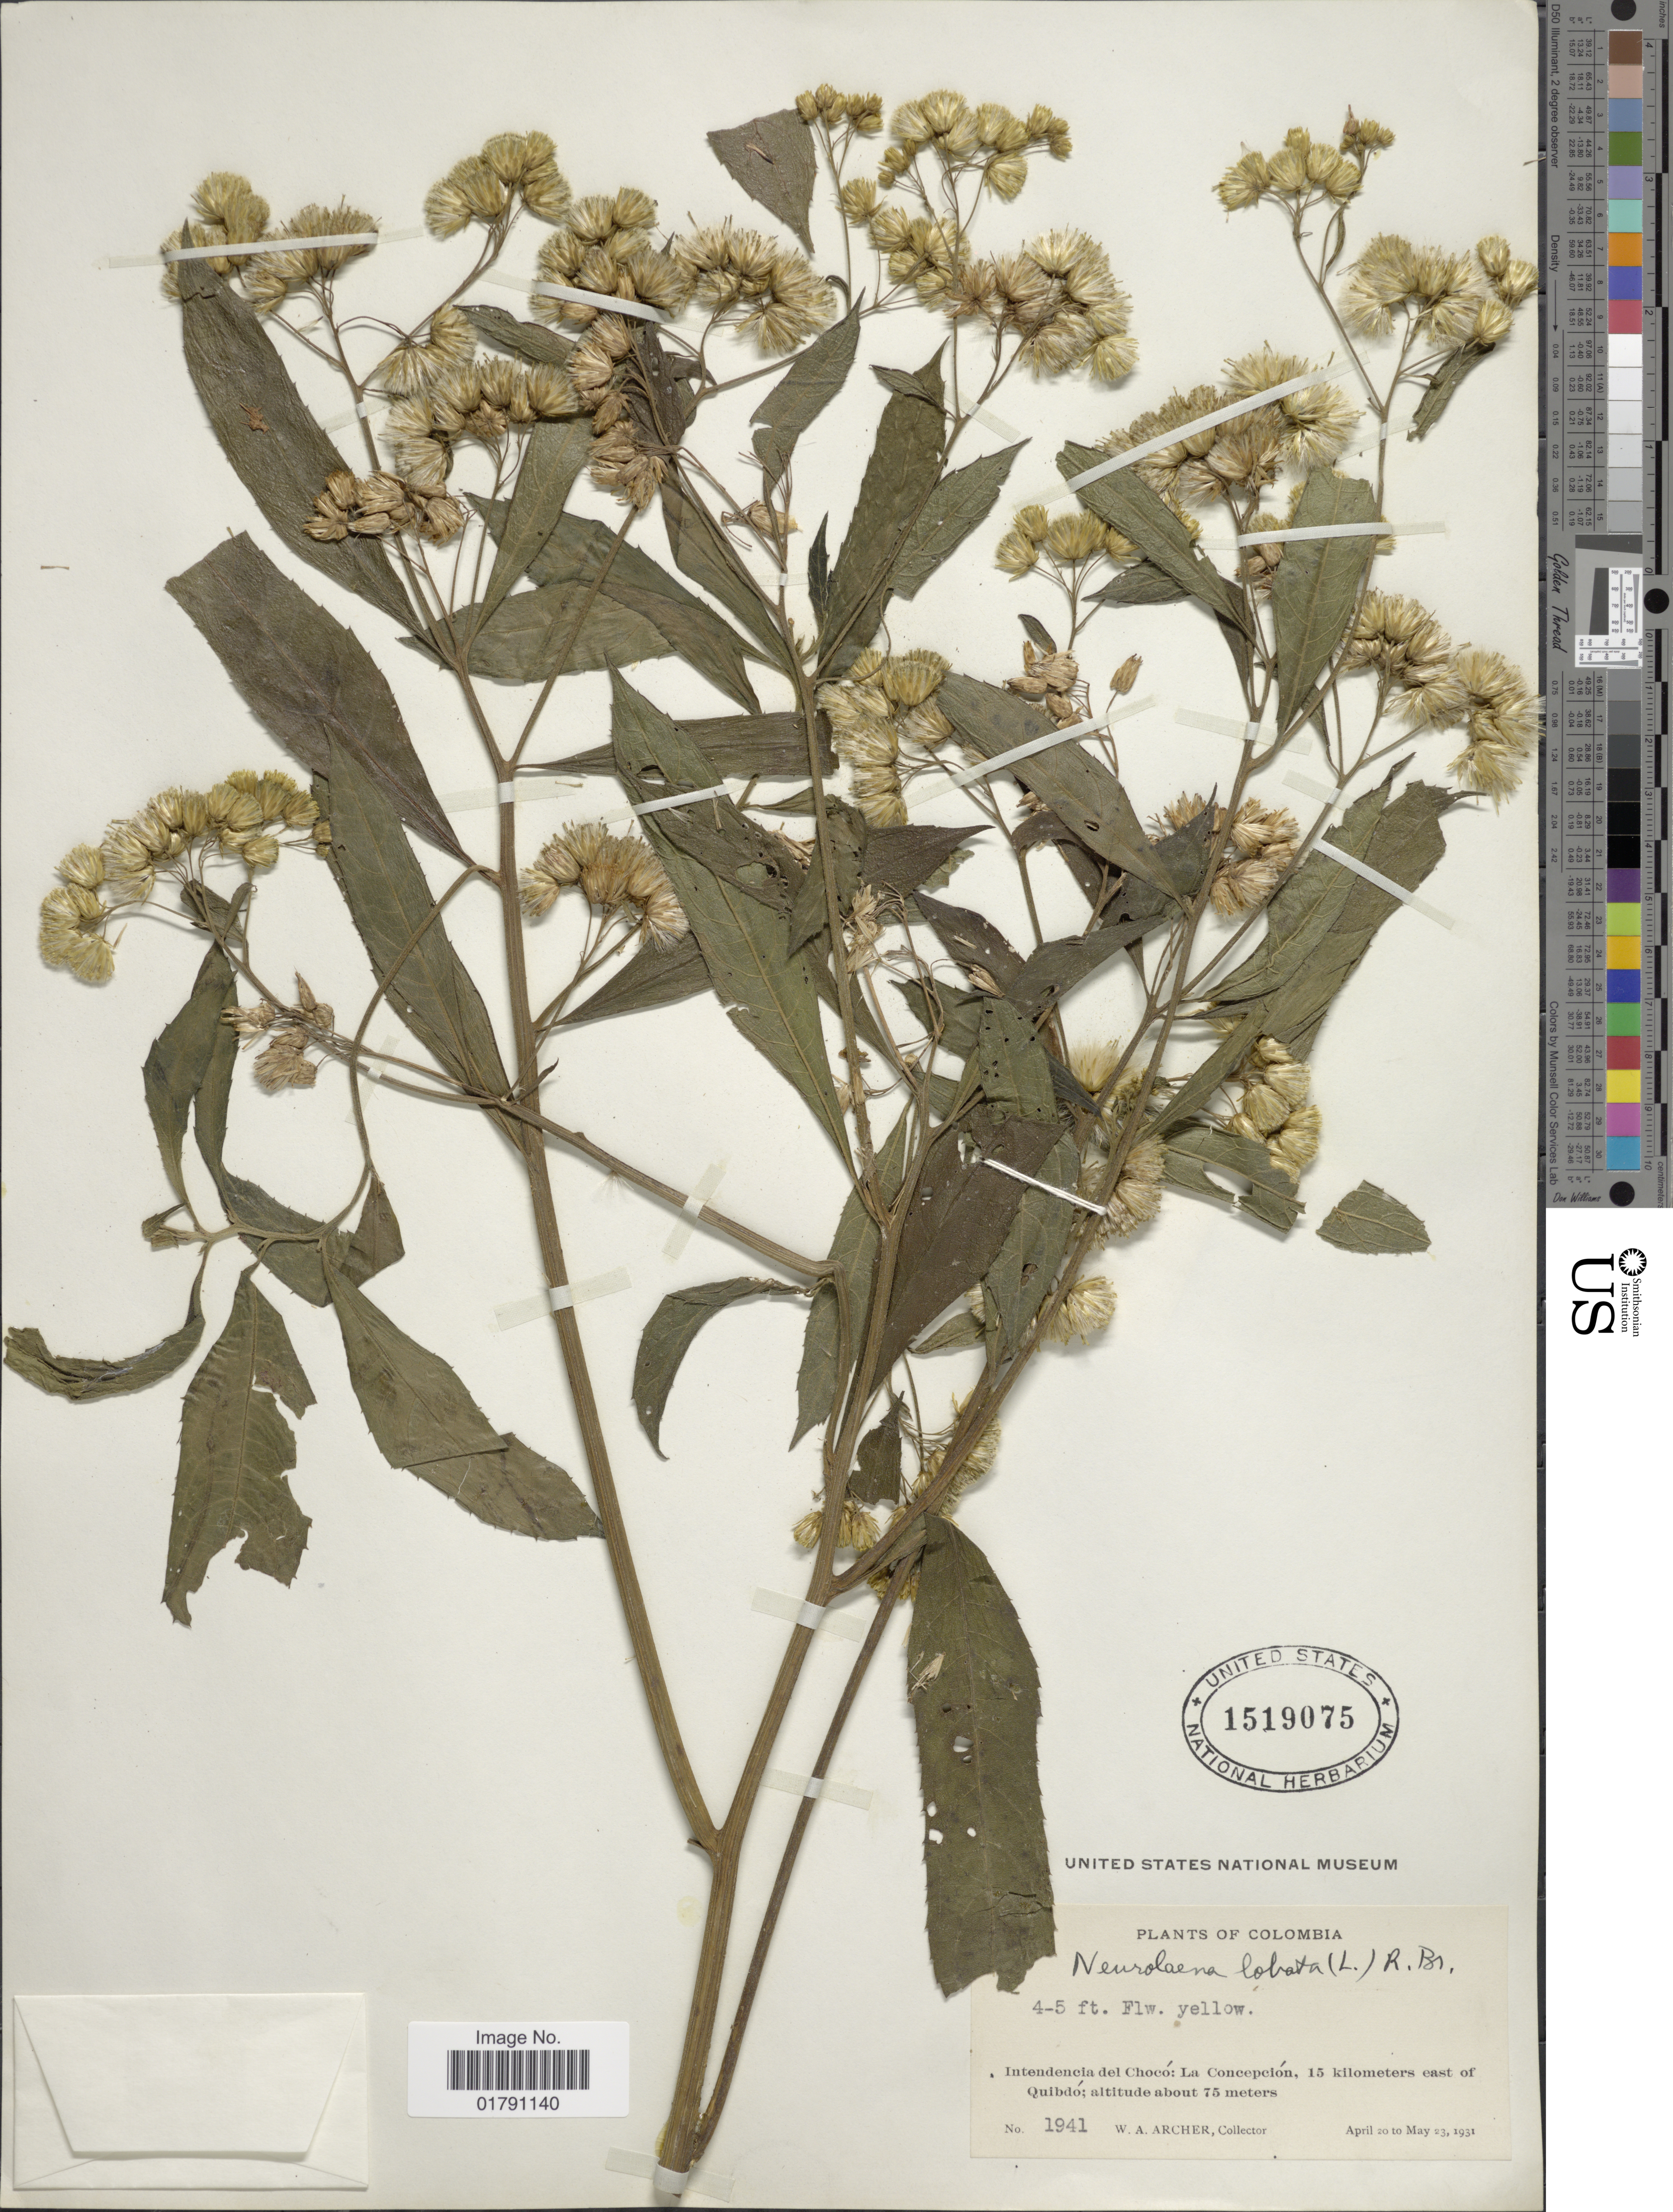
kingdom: Plantae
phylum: Tracheophyta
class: Magnoliopsida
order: Asterales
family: Asteraceae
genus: Neurolaena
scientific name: Neurolaena lobata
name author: (L.) R. Br. ex Cass.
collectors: W. A. Archer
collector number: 1941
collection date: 1931-04-20/1931-05-23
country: Colombia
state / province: Chocó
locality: La Concepcion, 15 kilometers east of Quibdo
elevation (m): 75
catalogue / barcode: US 1519075